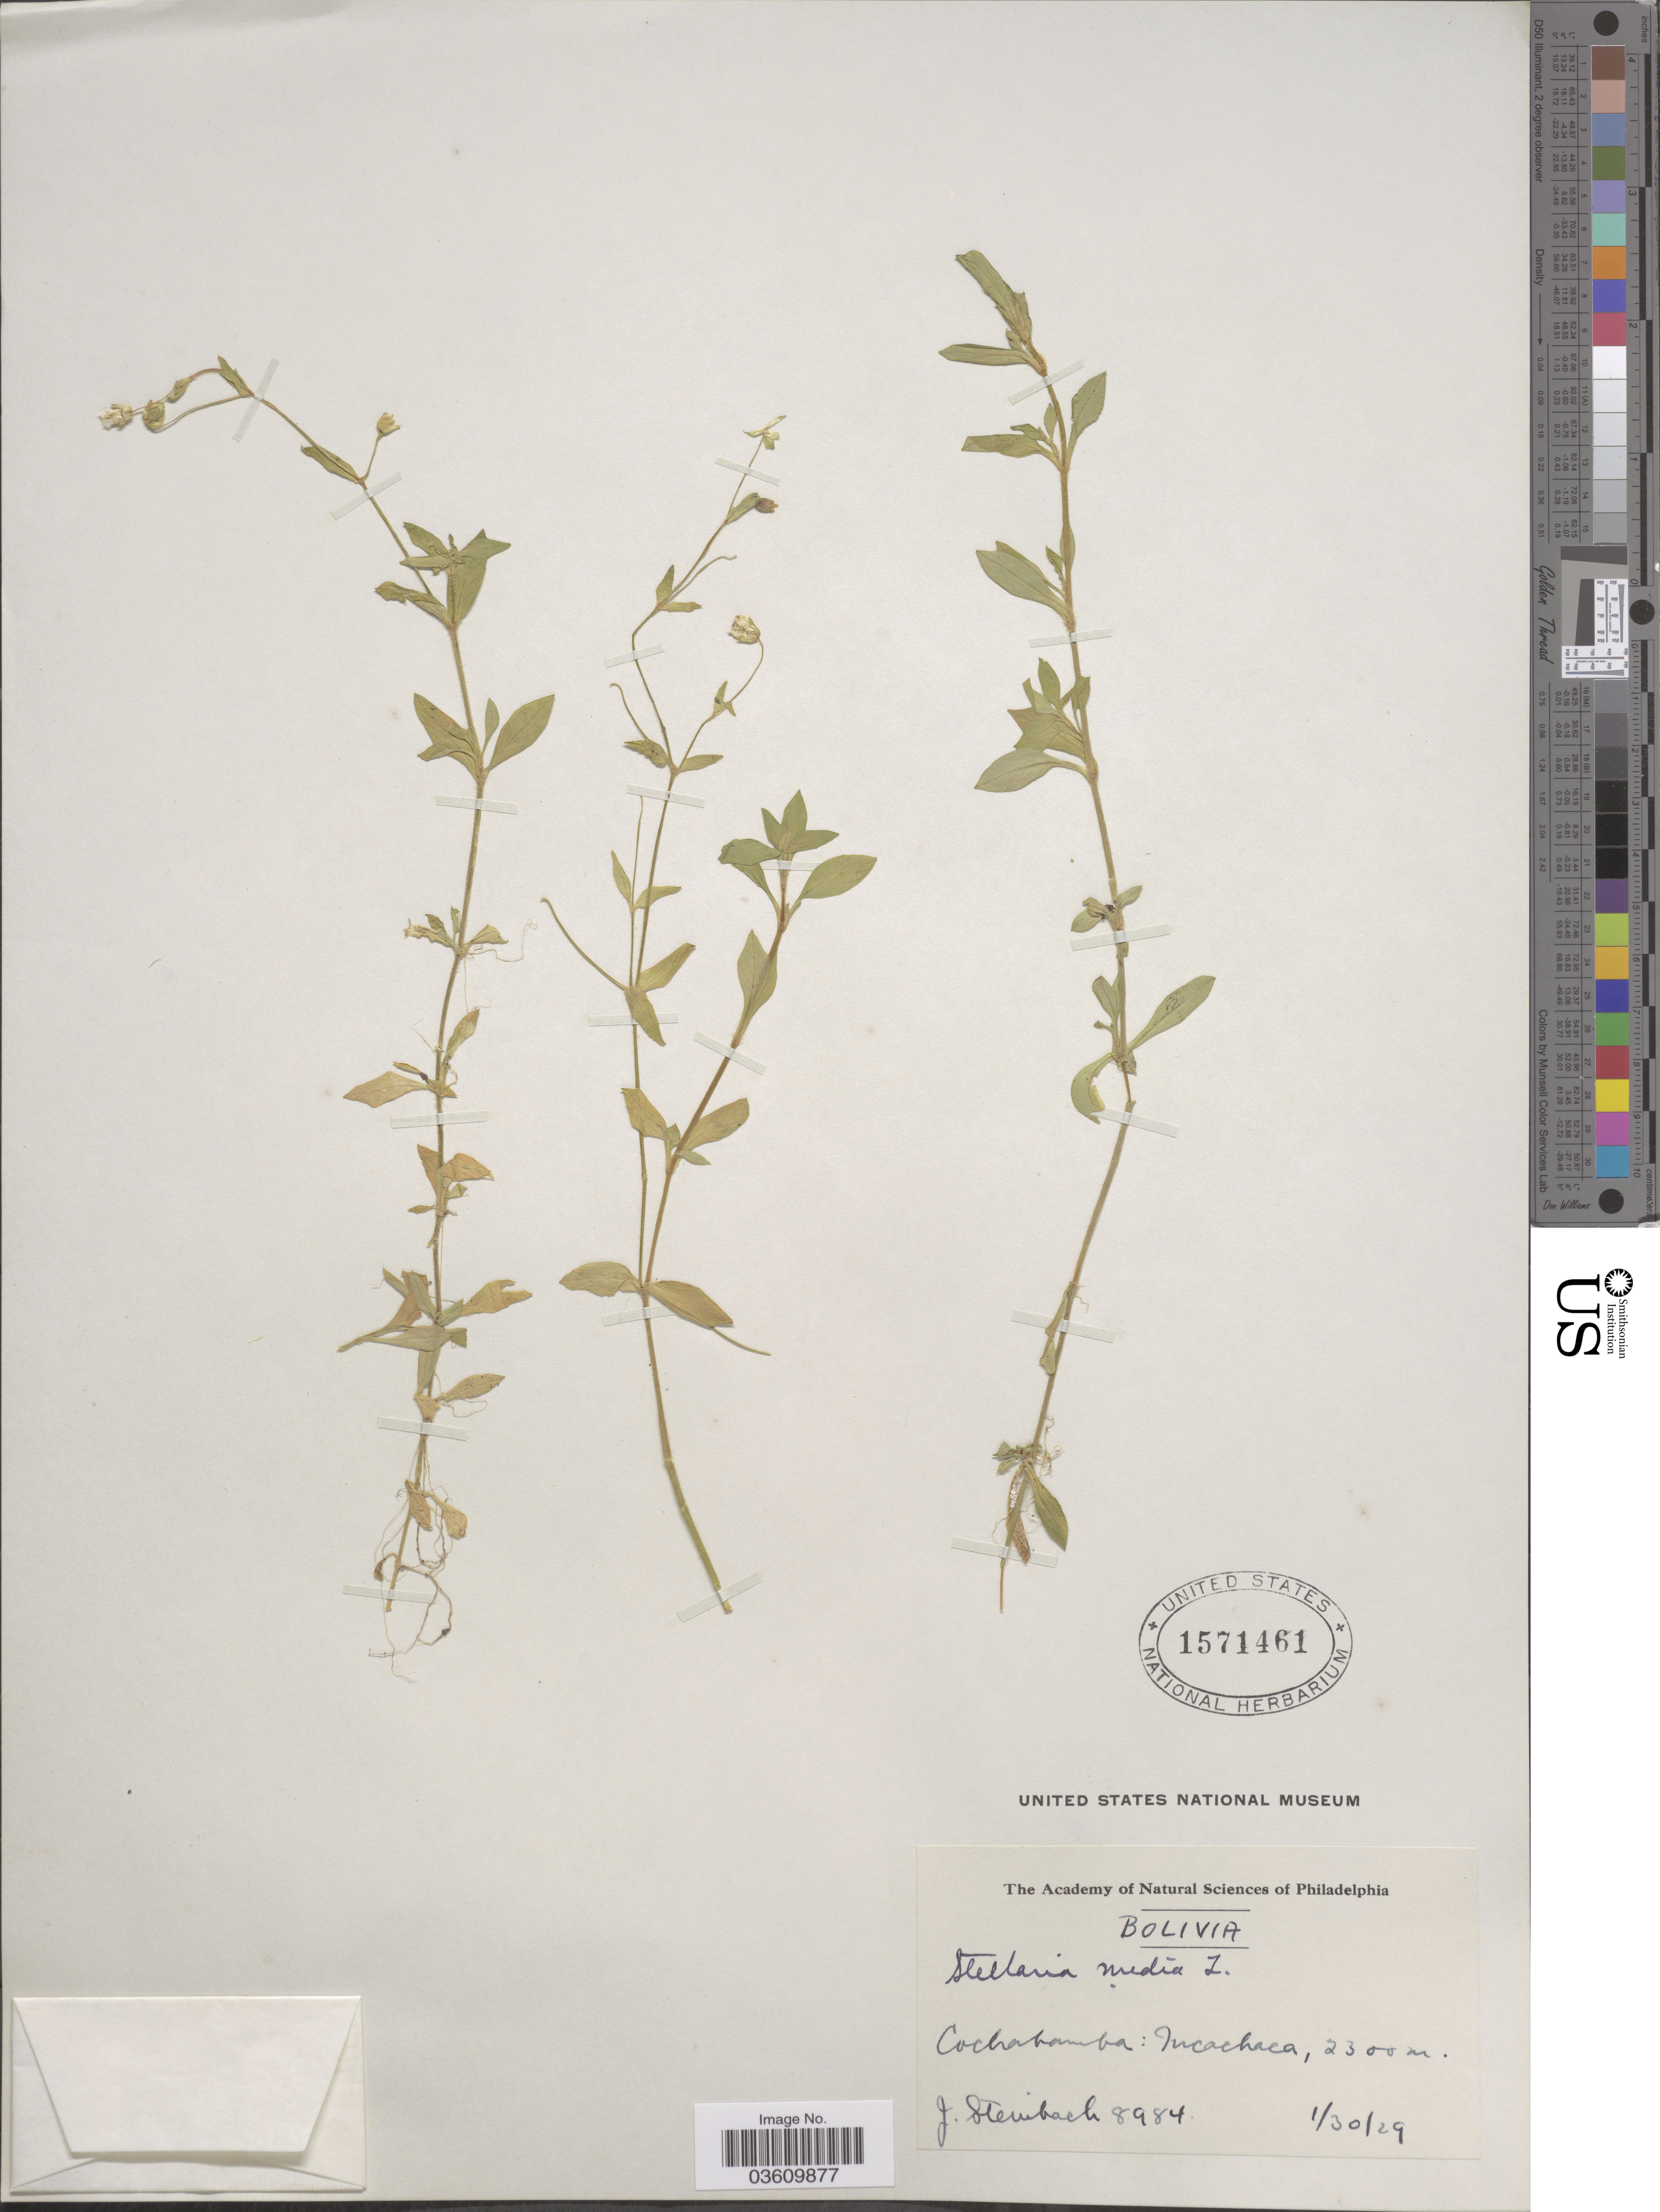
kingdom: Plantae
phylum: Tracheophyta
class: Magnoliopsida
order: Caryophyllales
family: Caryophyllaceae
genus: Stellaria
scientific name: Stellaria media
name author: (L.) Vill.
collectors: J. Steinbach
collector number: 8984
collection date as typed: Transcribed d/m/y: 30/1/29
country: Bolivia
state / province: Cochabamba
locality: Incachaca.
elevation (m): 2300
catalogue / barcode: US 1571461